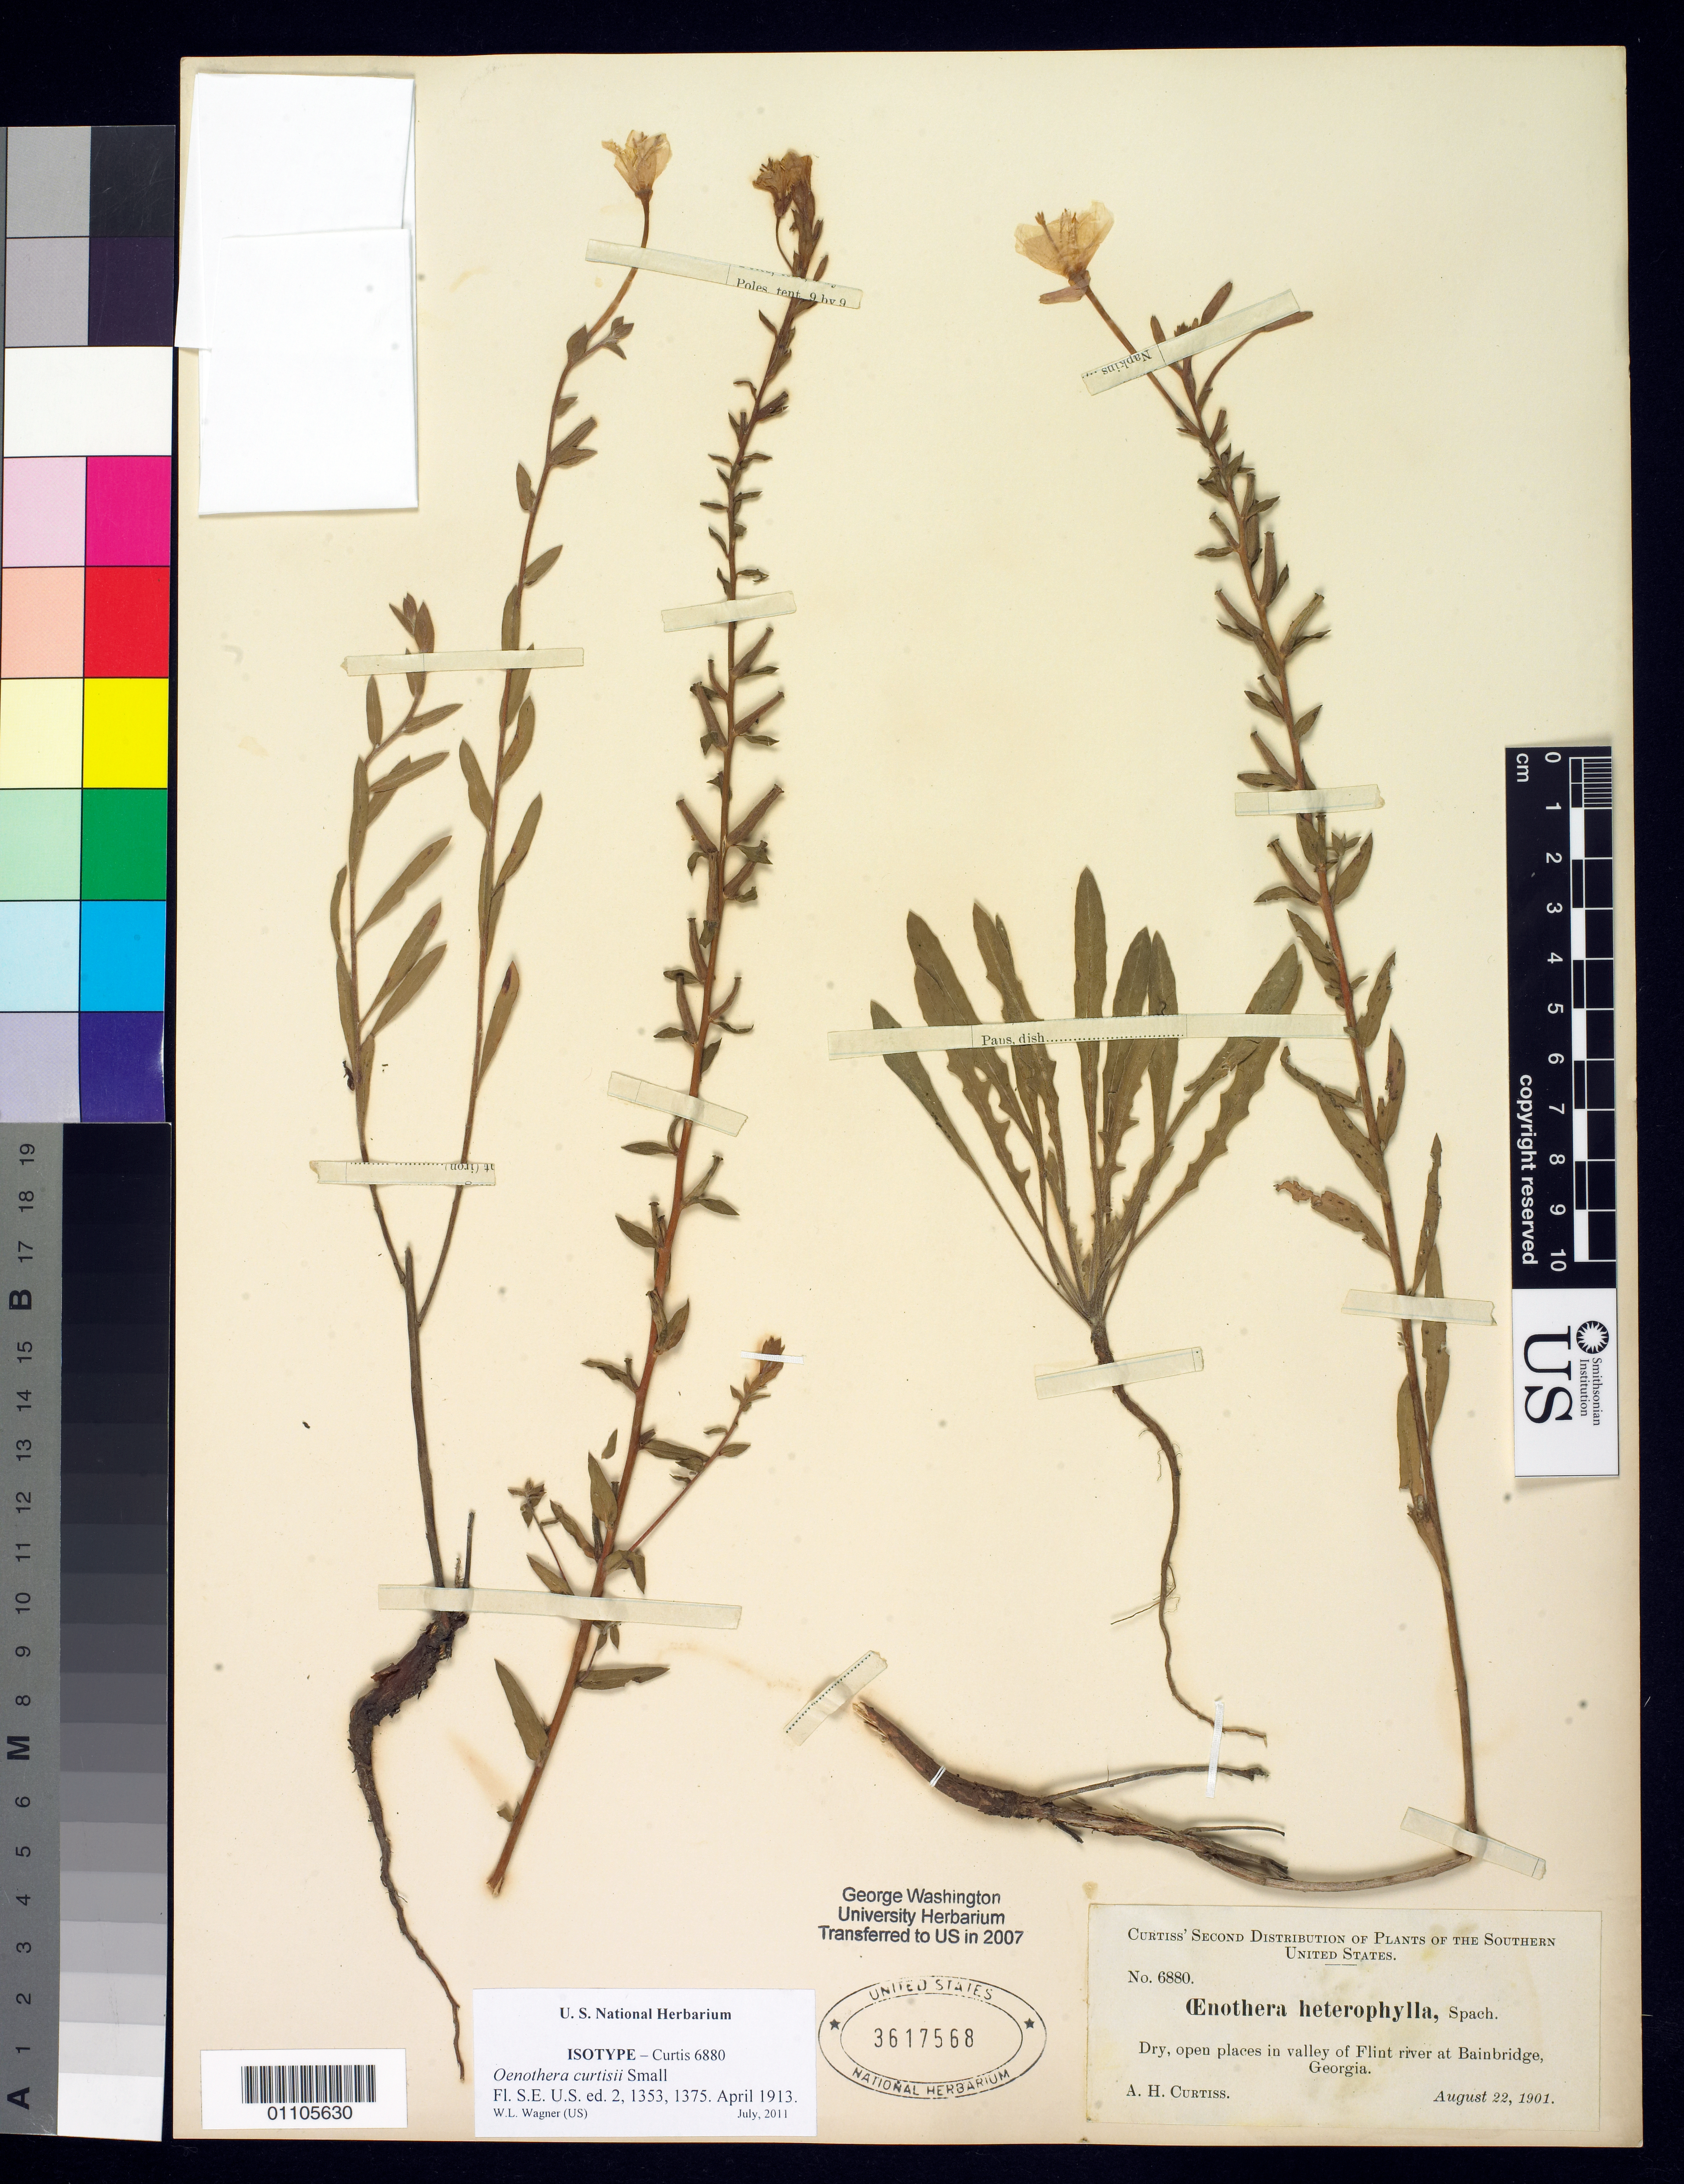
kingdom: Plantae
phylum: Tracheophyta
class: Magnoliopsida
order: Myrtales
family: Onagraceae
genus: Oenothera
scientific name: Oenothera curtissii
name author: Small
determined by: Wagner, W. L., (BOT), Smithsonian Institution - National Museum of Natural History (UNITED STATES)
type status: Type Collection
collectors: A. H. Curtiss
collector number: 6880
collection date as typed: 22 Aug 1901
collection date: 1901-08-22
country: United States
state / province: Georgia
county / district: Decatur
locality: Valley of Flint River at Bainbridge.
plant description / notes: "Raimannia curtissii Rose" not validly published; generic name published without description (and with several species included), and thus not validly published until Ill. Fl. N. U.S. (ed. 2) 2: 596-597, f. 3042-3044. 1913. Specific name was validated as Oenothera curtissii Small (1913, Fl. S.E. U.S. ed 2, 1353).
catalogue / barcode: US 3617568